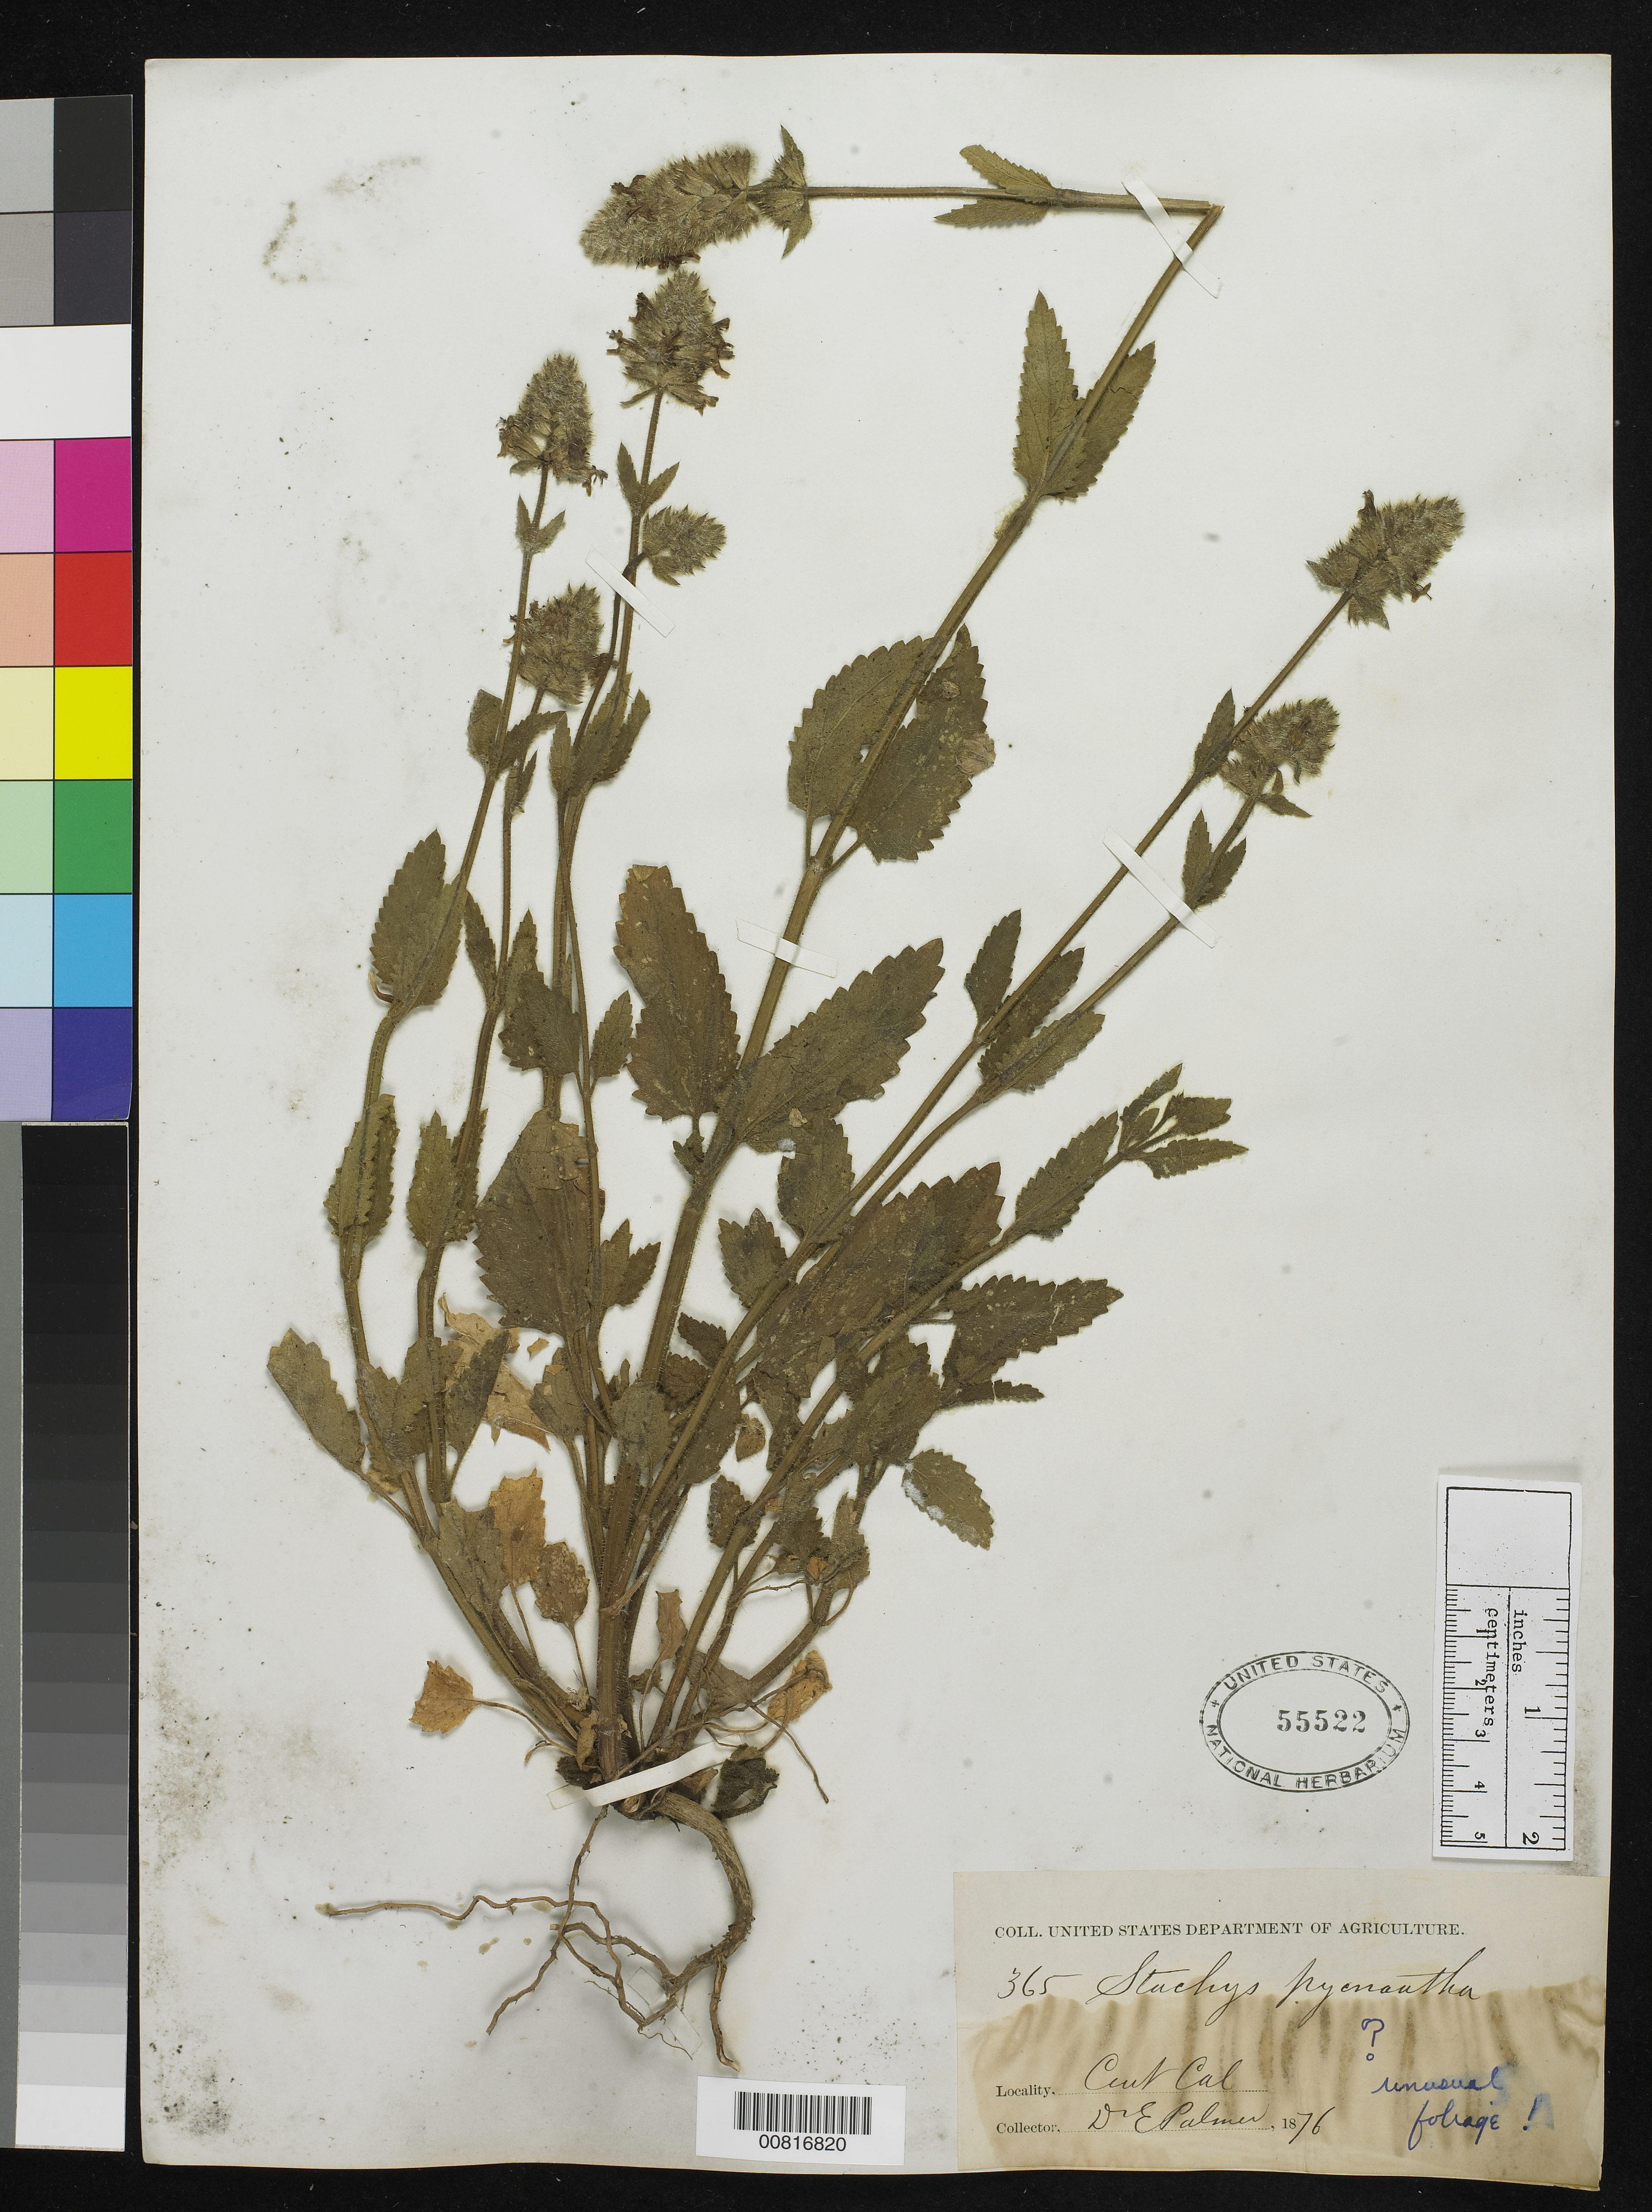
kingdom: Plantae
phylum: Tracheophyta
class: Magnoliopsida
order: Lamiales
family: Lamiaceae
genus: Stachys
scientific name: Stachys pycnantha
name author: Benth.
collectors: E. Palmer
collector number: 365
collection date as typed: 1876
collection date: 1876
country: United States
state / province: California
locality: Central California.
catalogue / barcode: US 55522